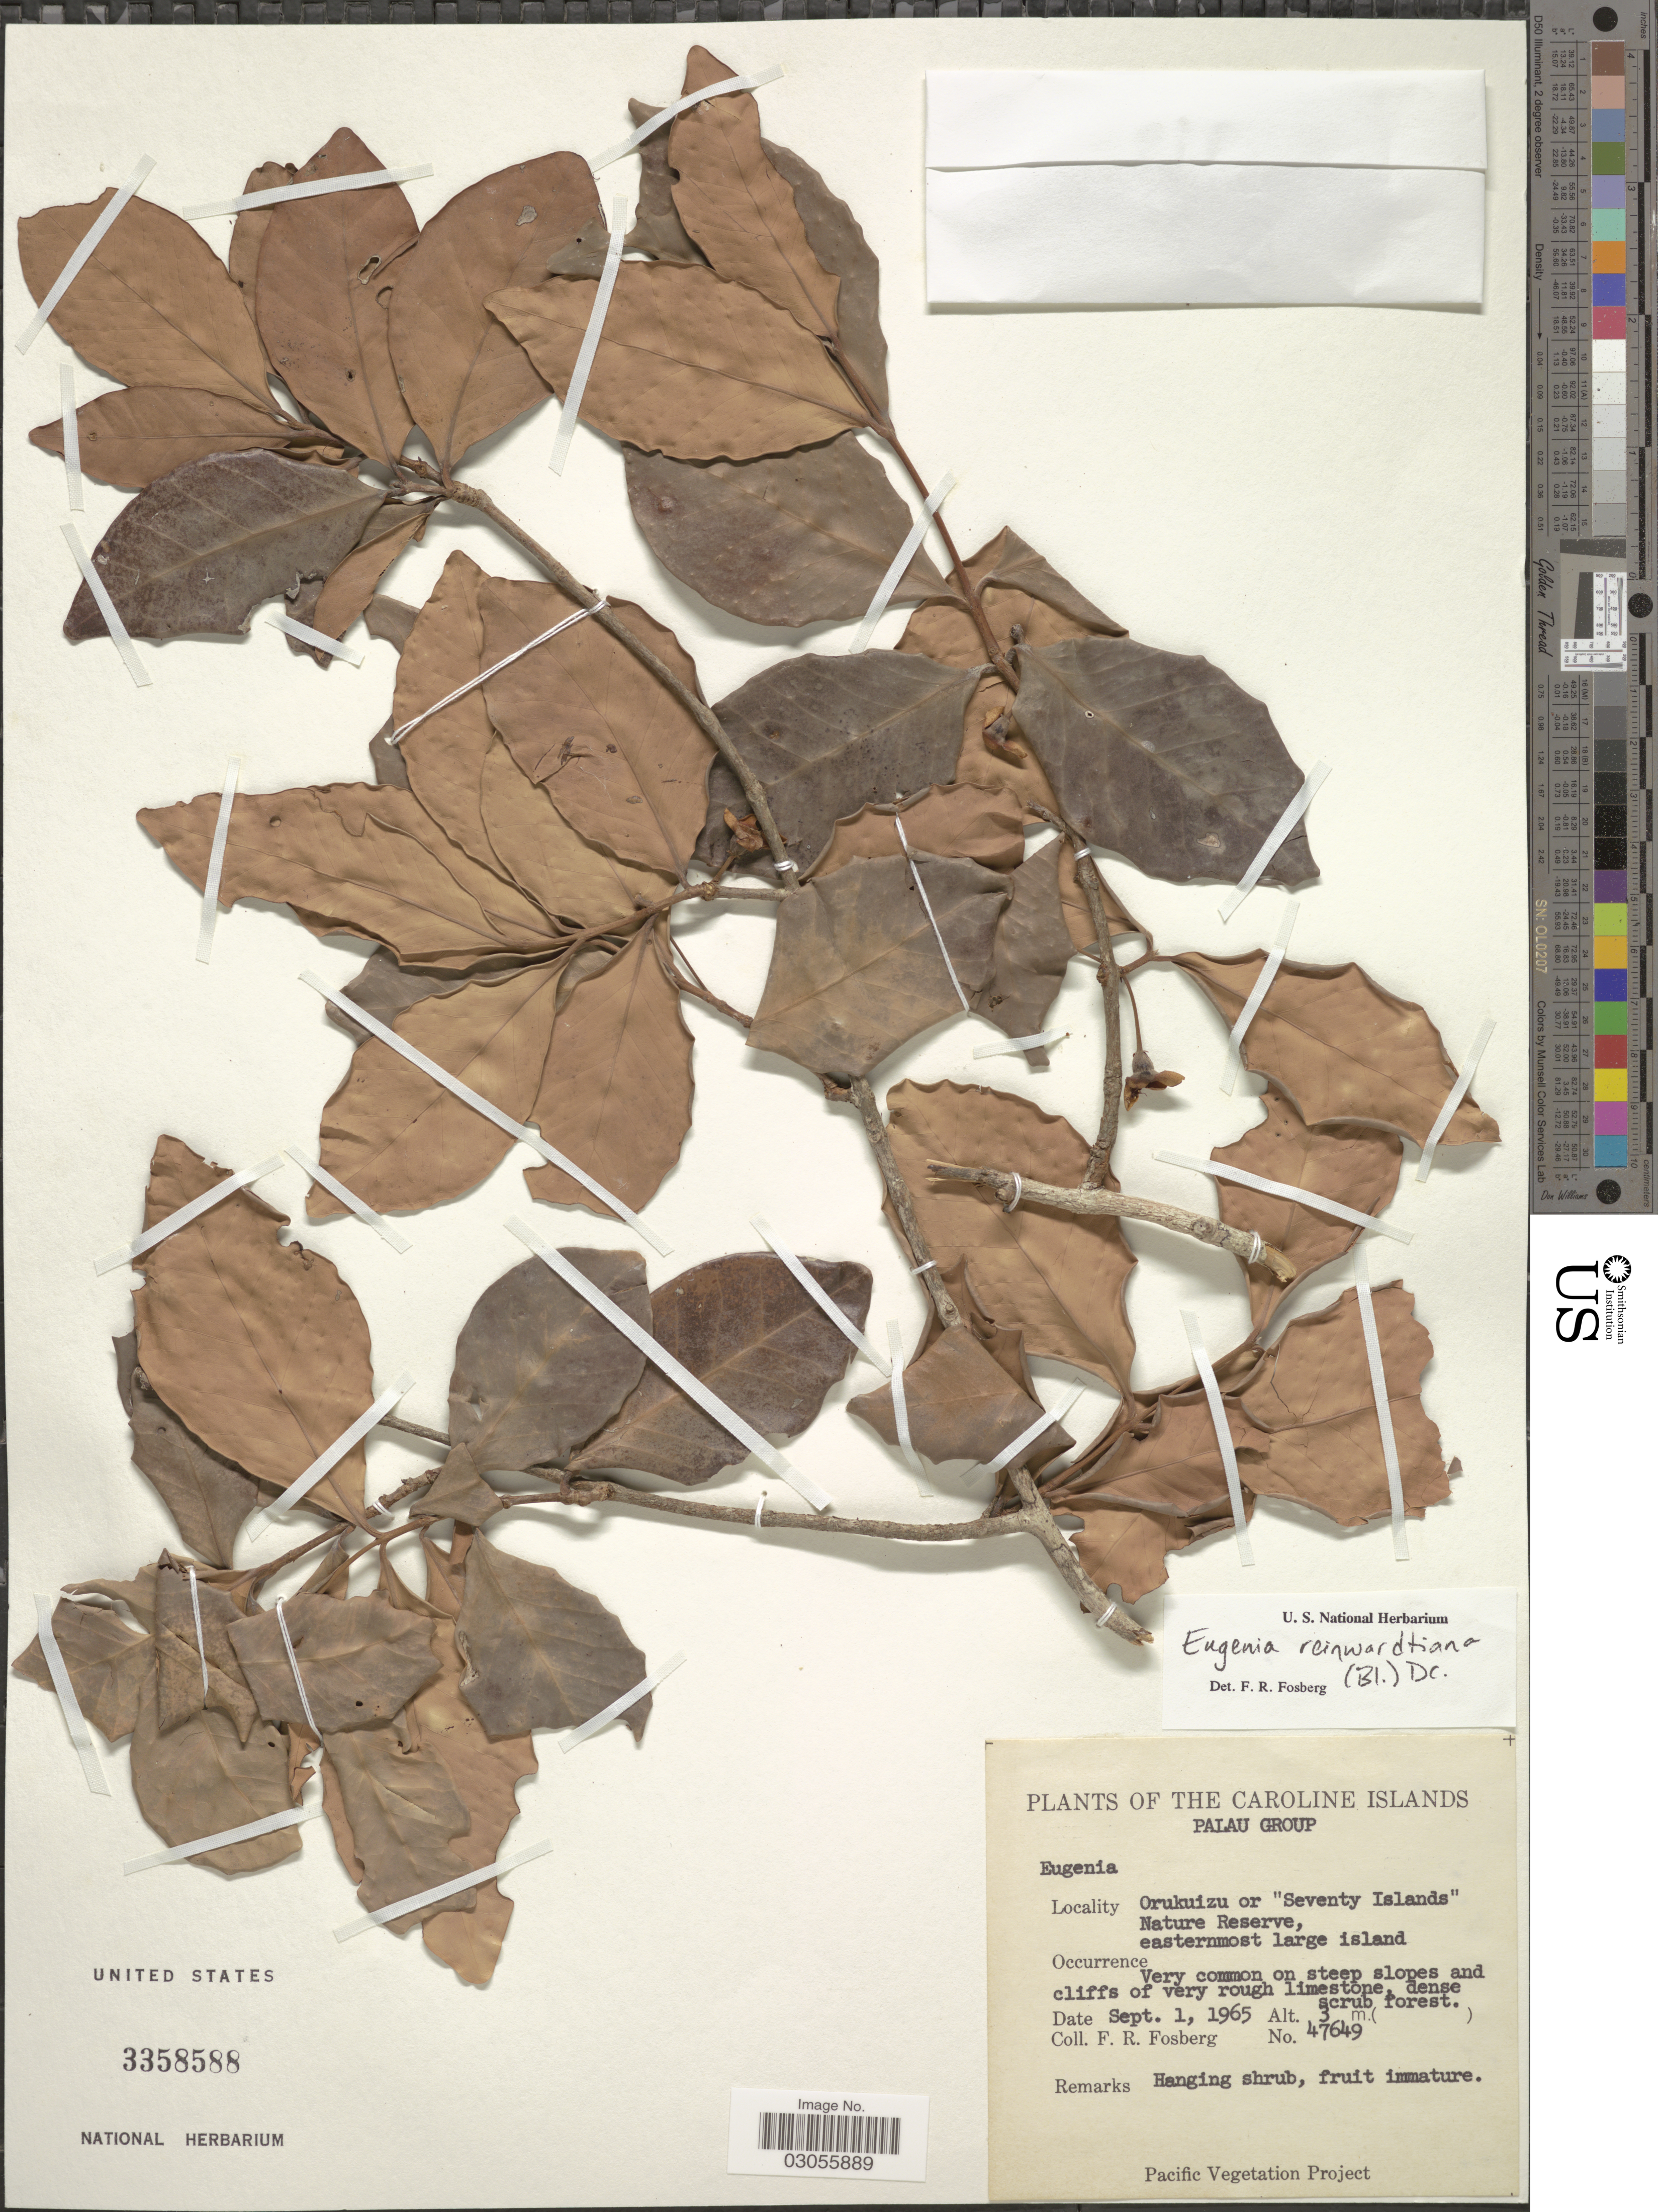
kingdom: Plantae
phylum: Tracheophyta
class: Magnoliopsida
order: Myrtales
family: Myrtaceae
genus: Eugenia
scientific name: Eugenia reinwardtiana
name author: (Blume) DC.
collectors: F. R. Fosberg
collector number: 47649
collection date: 1965-09-01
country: Palau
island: Ngerukeuid [Orukuizu]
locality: Caroline Islands. Palau Group. Orukuizu or "Seventy Islands" Nature Reserve, easternmost large island.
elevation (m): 3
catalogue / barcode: US 3358588